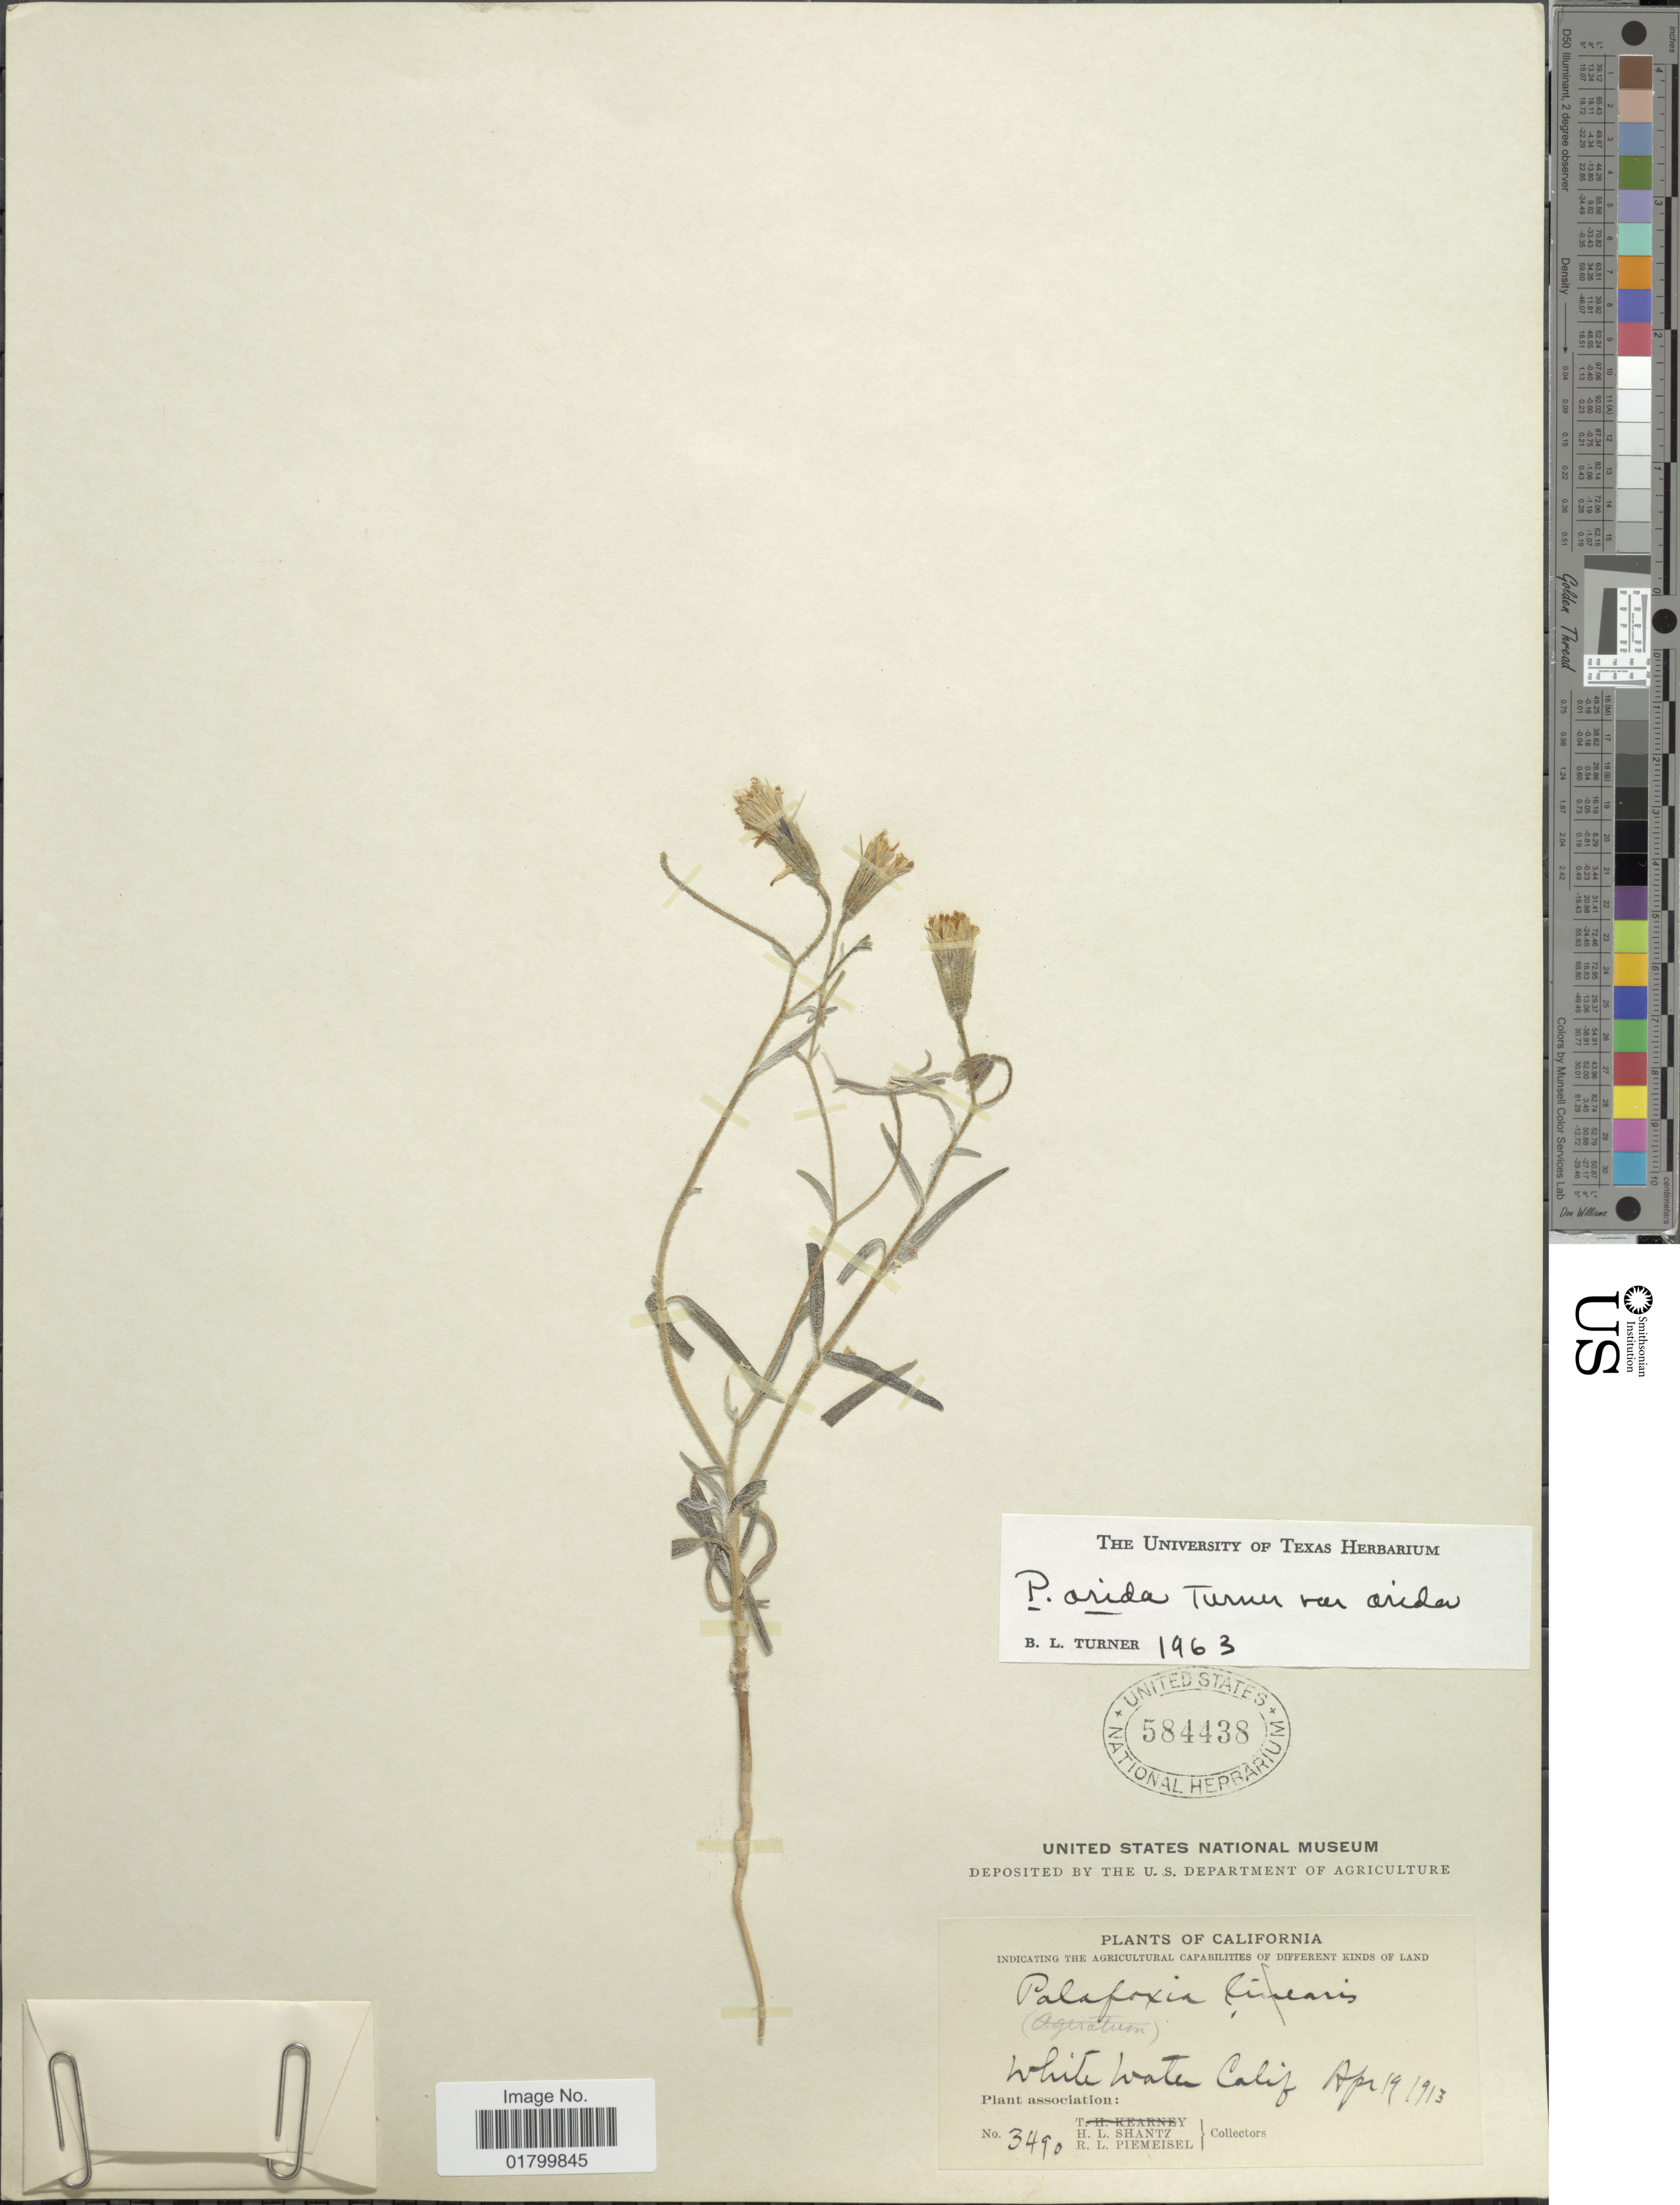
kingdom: Plantae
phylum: Tracheophyta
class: Magnoliopsida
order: Asterales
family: Asteraceae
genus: Palafoxia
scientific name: Palafoxia arida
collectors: H. Shantz & R. L. Piemeisel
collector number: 3490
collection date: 1913-04-19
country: United States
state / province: California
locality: White Water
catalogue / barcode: US 584438